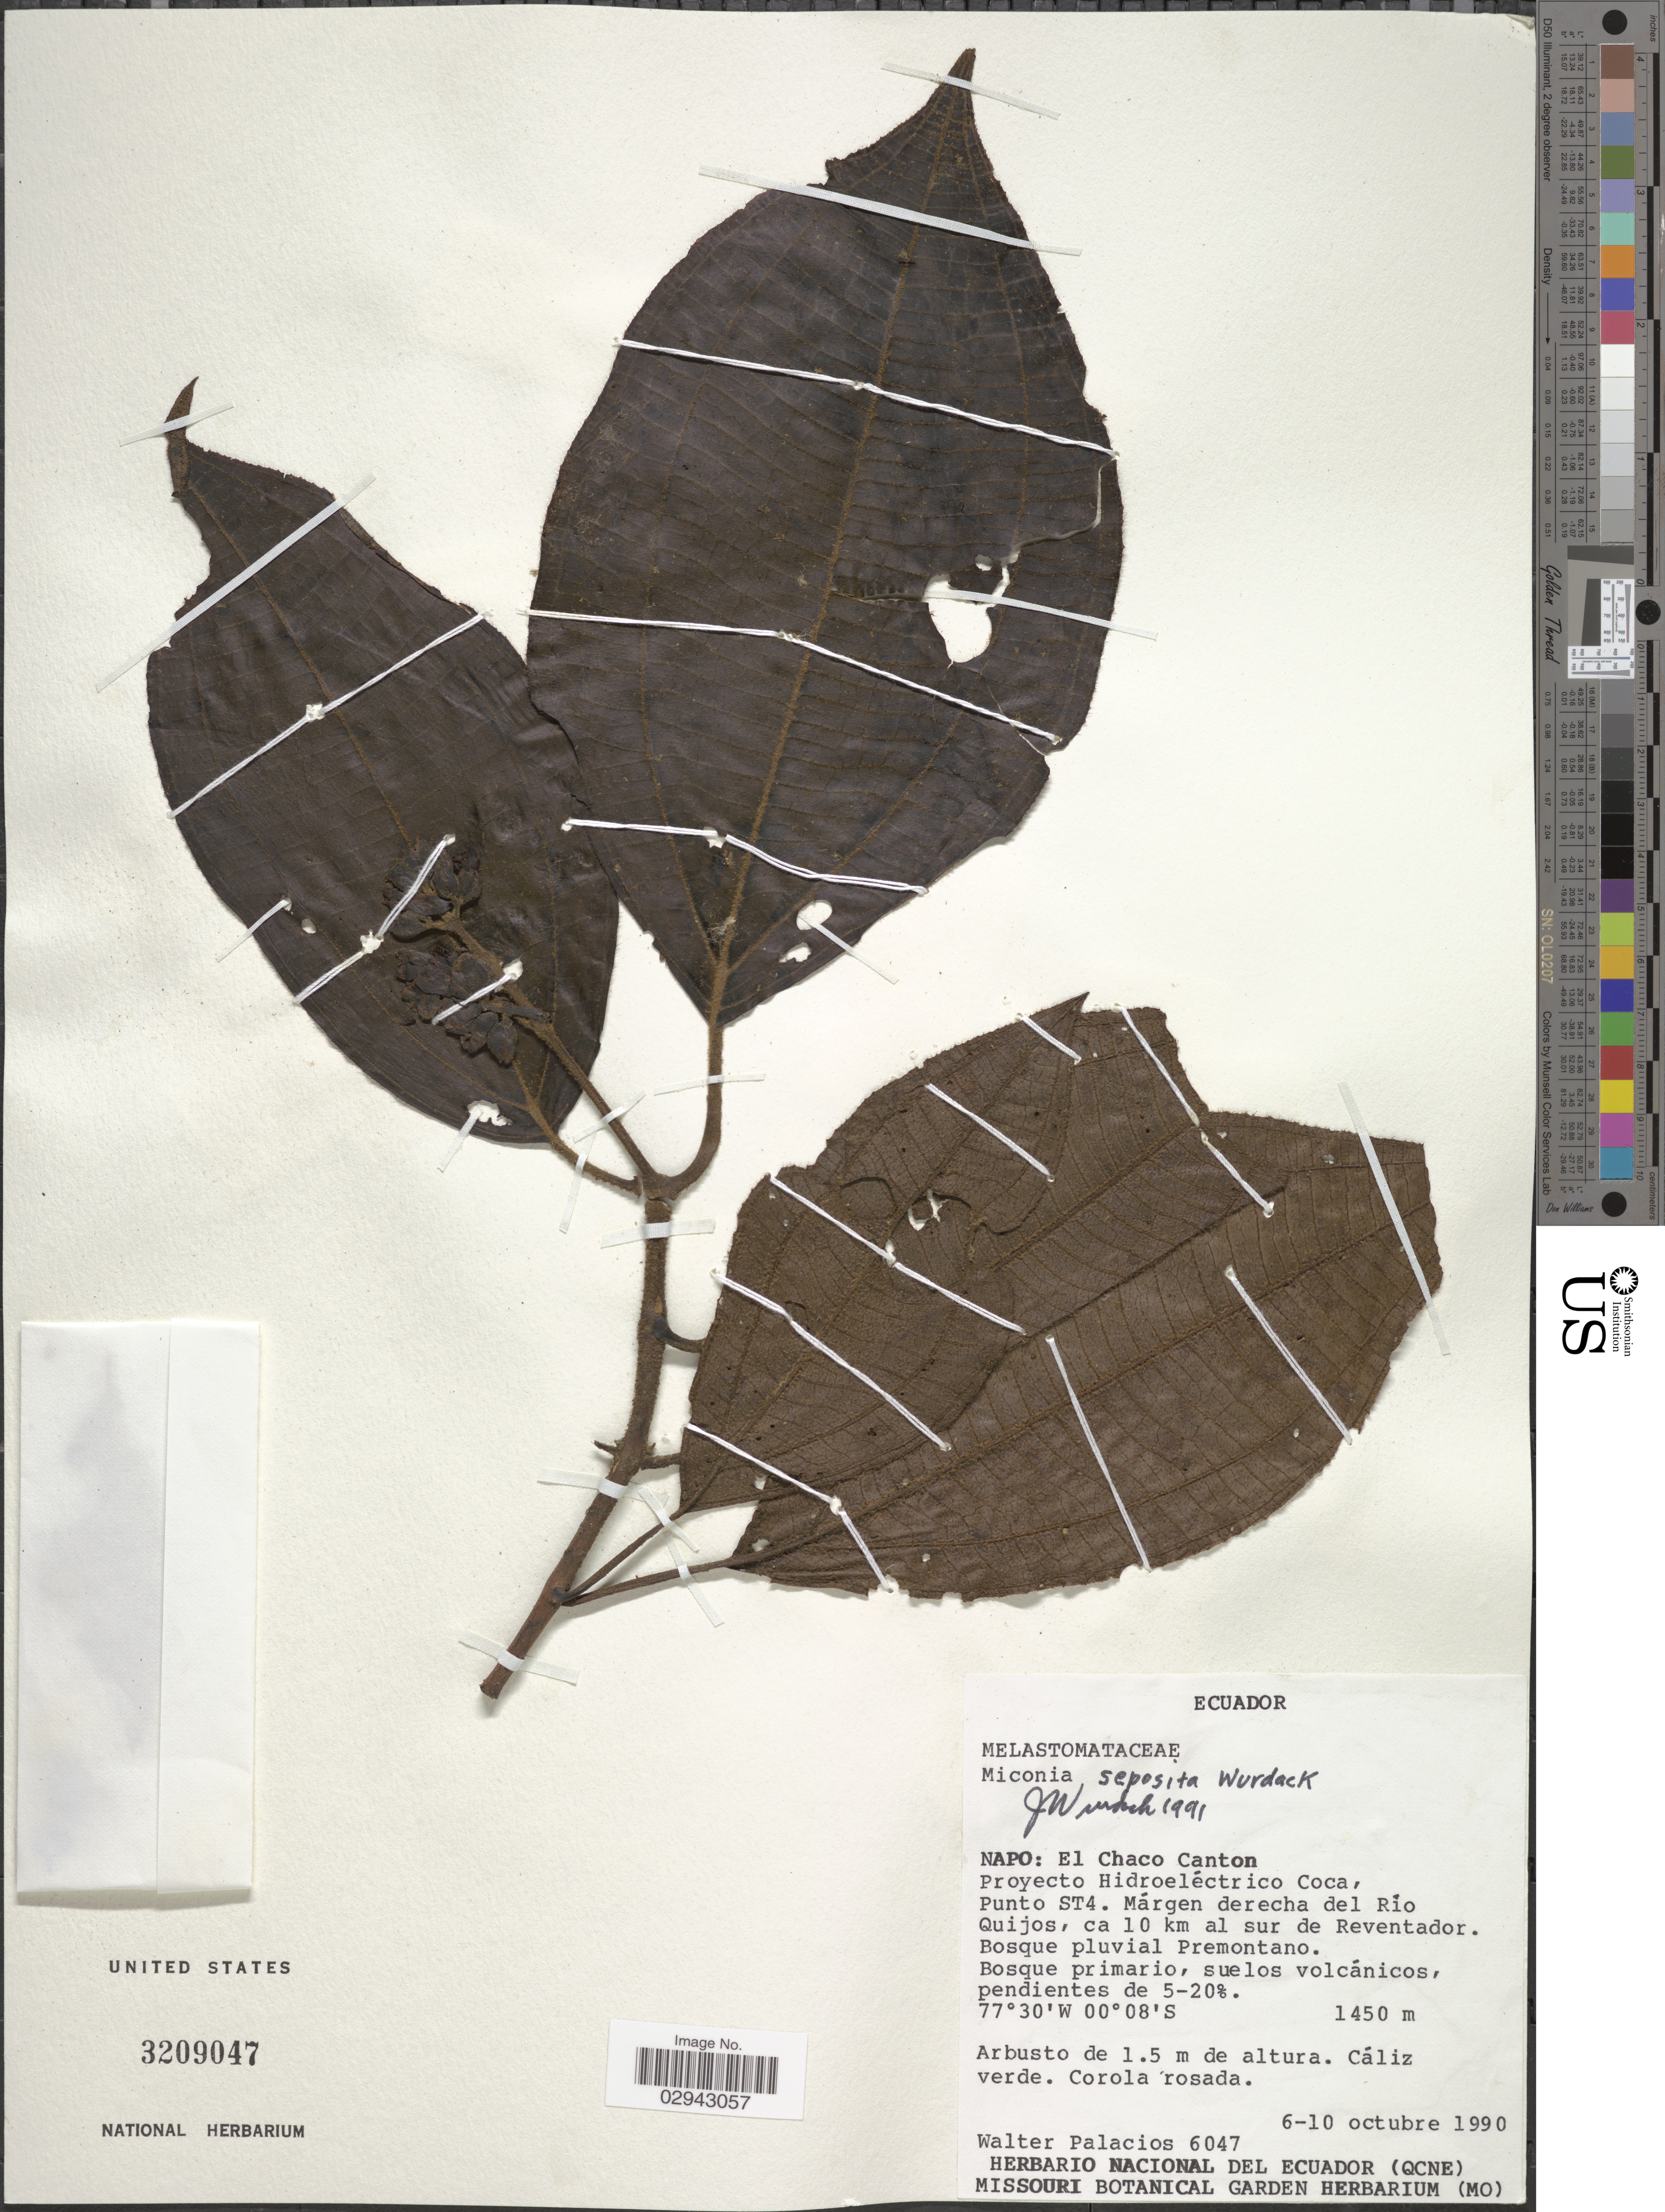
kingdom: Plantae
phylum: Tracheophyta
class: Magnoliopsida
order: Myrtales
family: Melastomataceae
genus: Miconia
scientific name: Miconia seposita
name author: Wurdack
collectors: W. Palacios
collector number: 6047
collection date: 1990-10-06/1990-10-10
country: Ecuador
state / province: Napo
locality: El Chaco Canton. Proyecto Hidroeléctrico Coca, Punto ST4. Márgen derecha del Río Quijos, ca 10 km al sur de Reventador.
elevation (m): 1450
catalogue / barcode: US 3209047